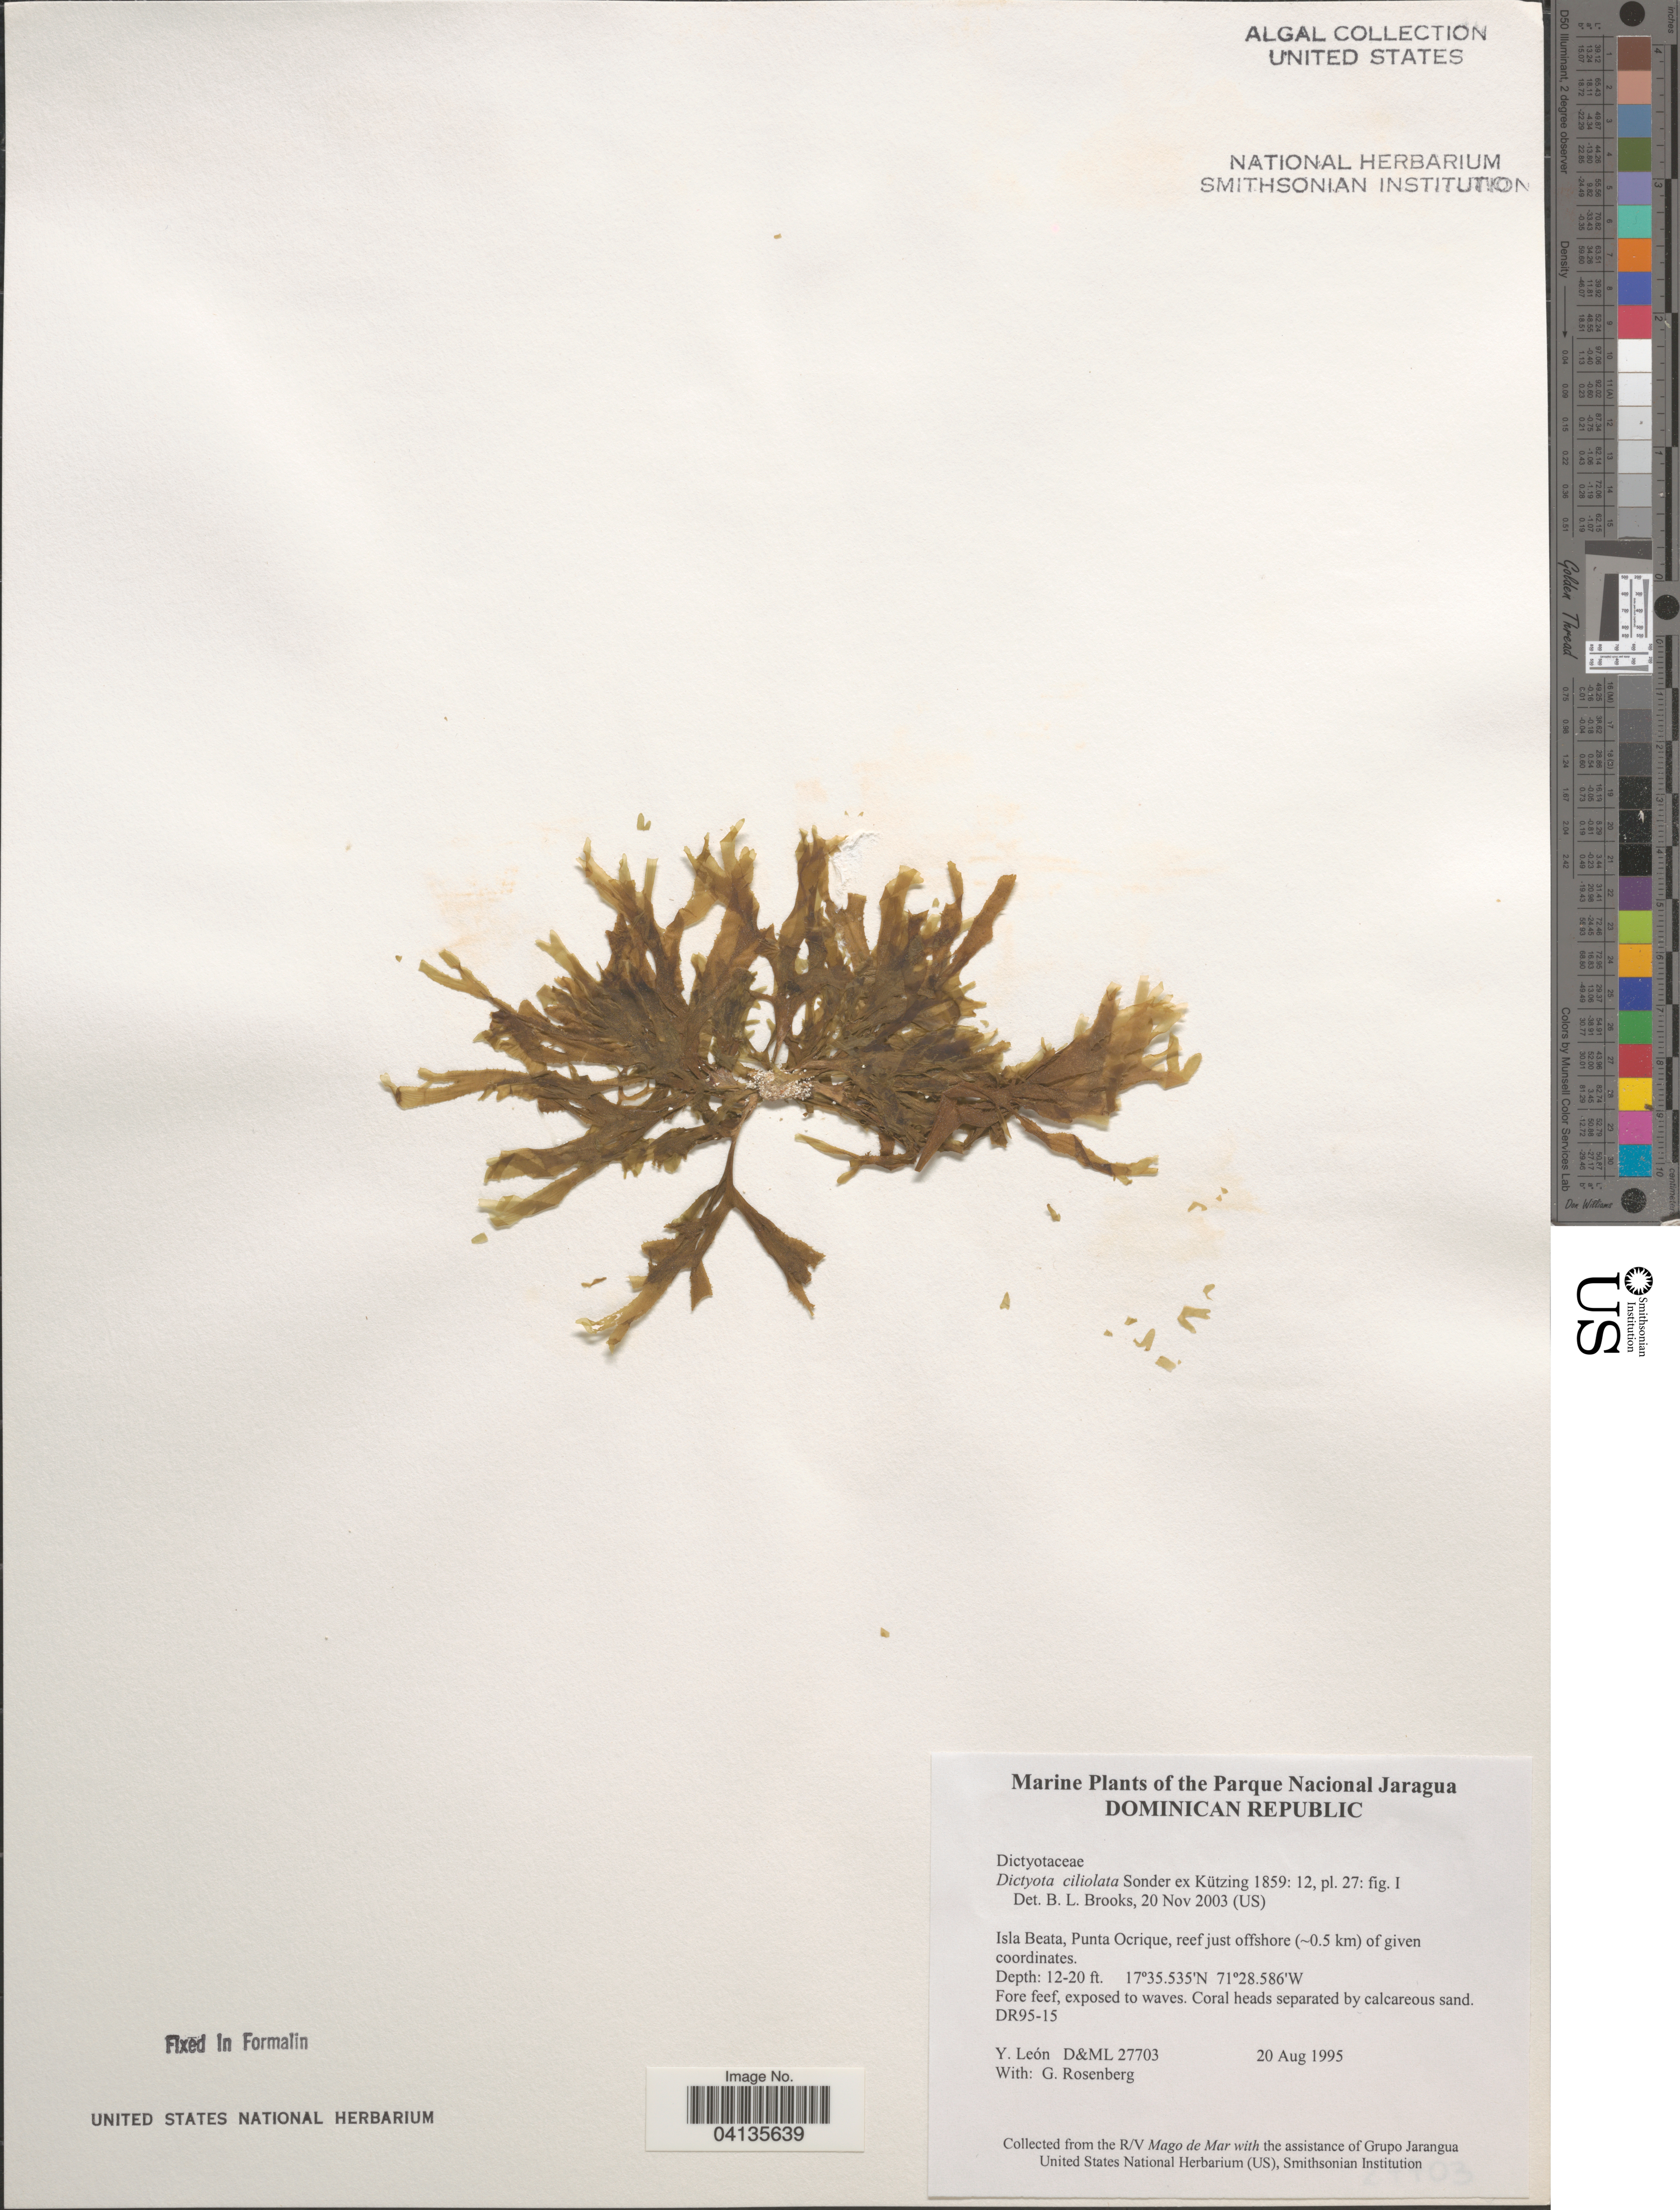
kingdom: Chromista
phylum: Ochrophyta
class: Phaeophyceae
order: Dictyotales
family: Dictyotaceae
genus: Dictyota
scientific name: Dictyota ciliolata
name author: Sond. ex Kütz.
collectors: Y. León & G. Rosenberg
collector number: D&ML27703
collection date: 1995-08-20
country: Dominican Republic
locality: Parque Nacional Jaragua. Isla Beata, Punta Ocrique, reef just offshore (~0.5 km) of given coordinates.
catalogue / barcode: US 238511